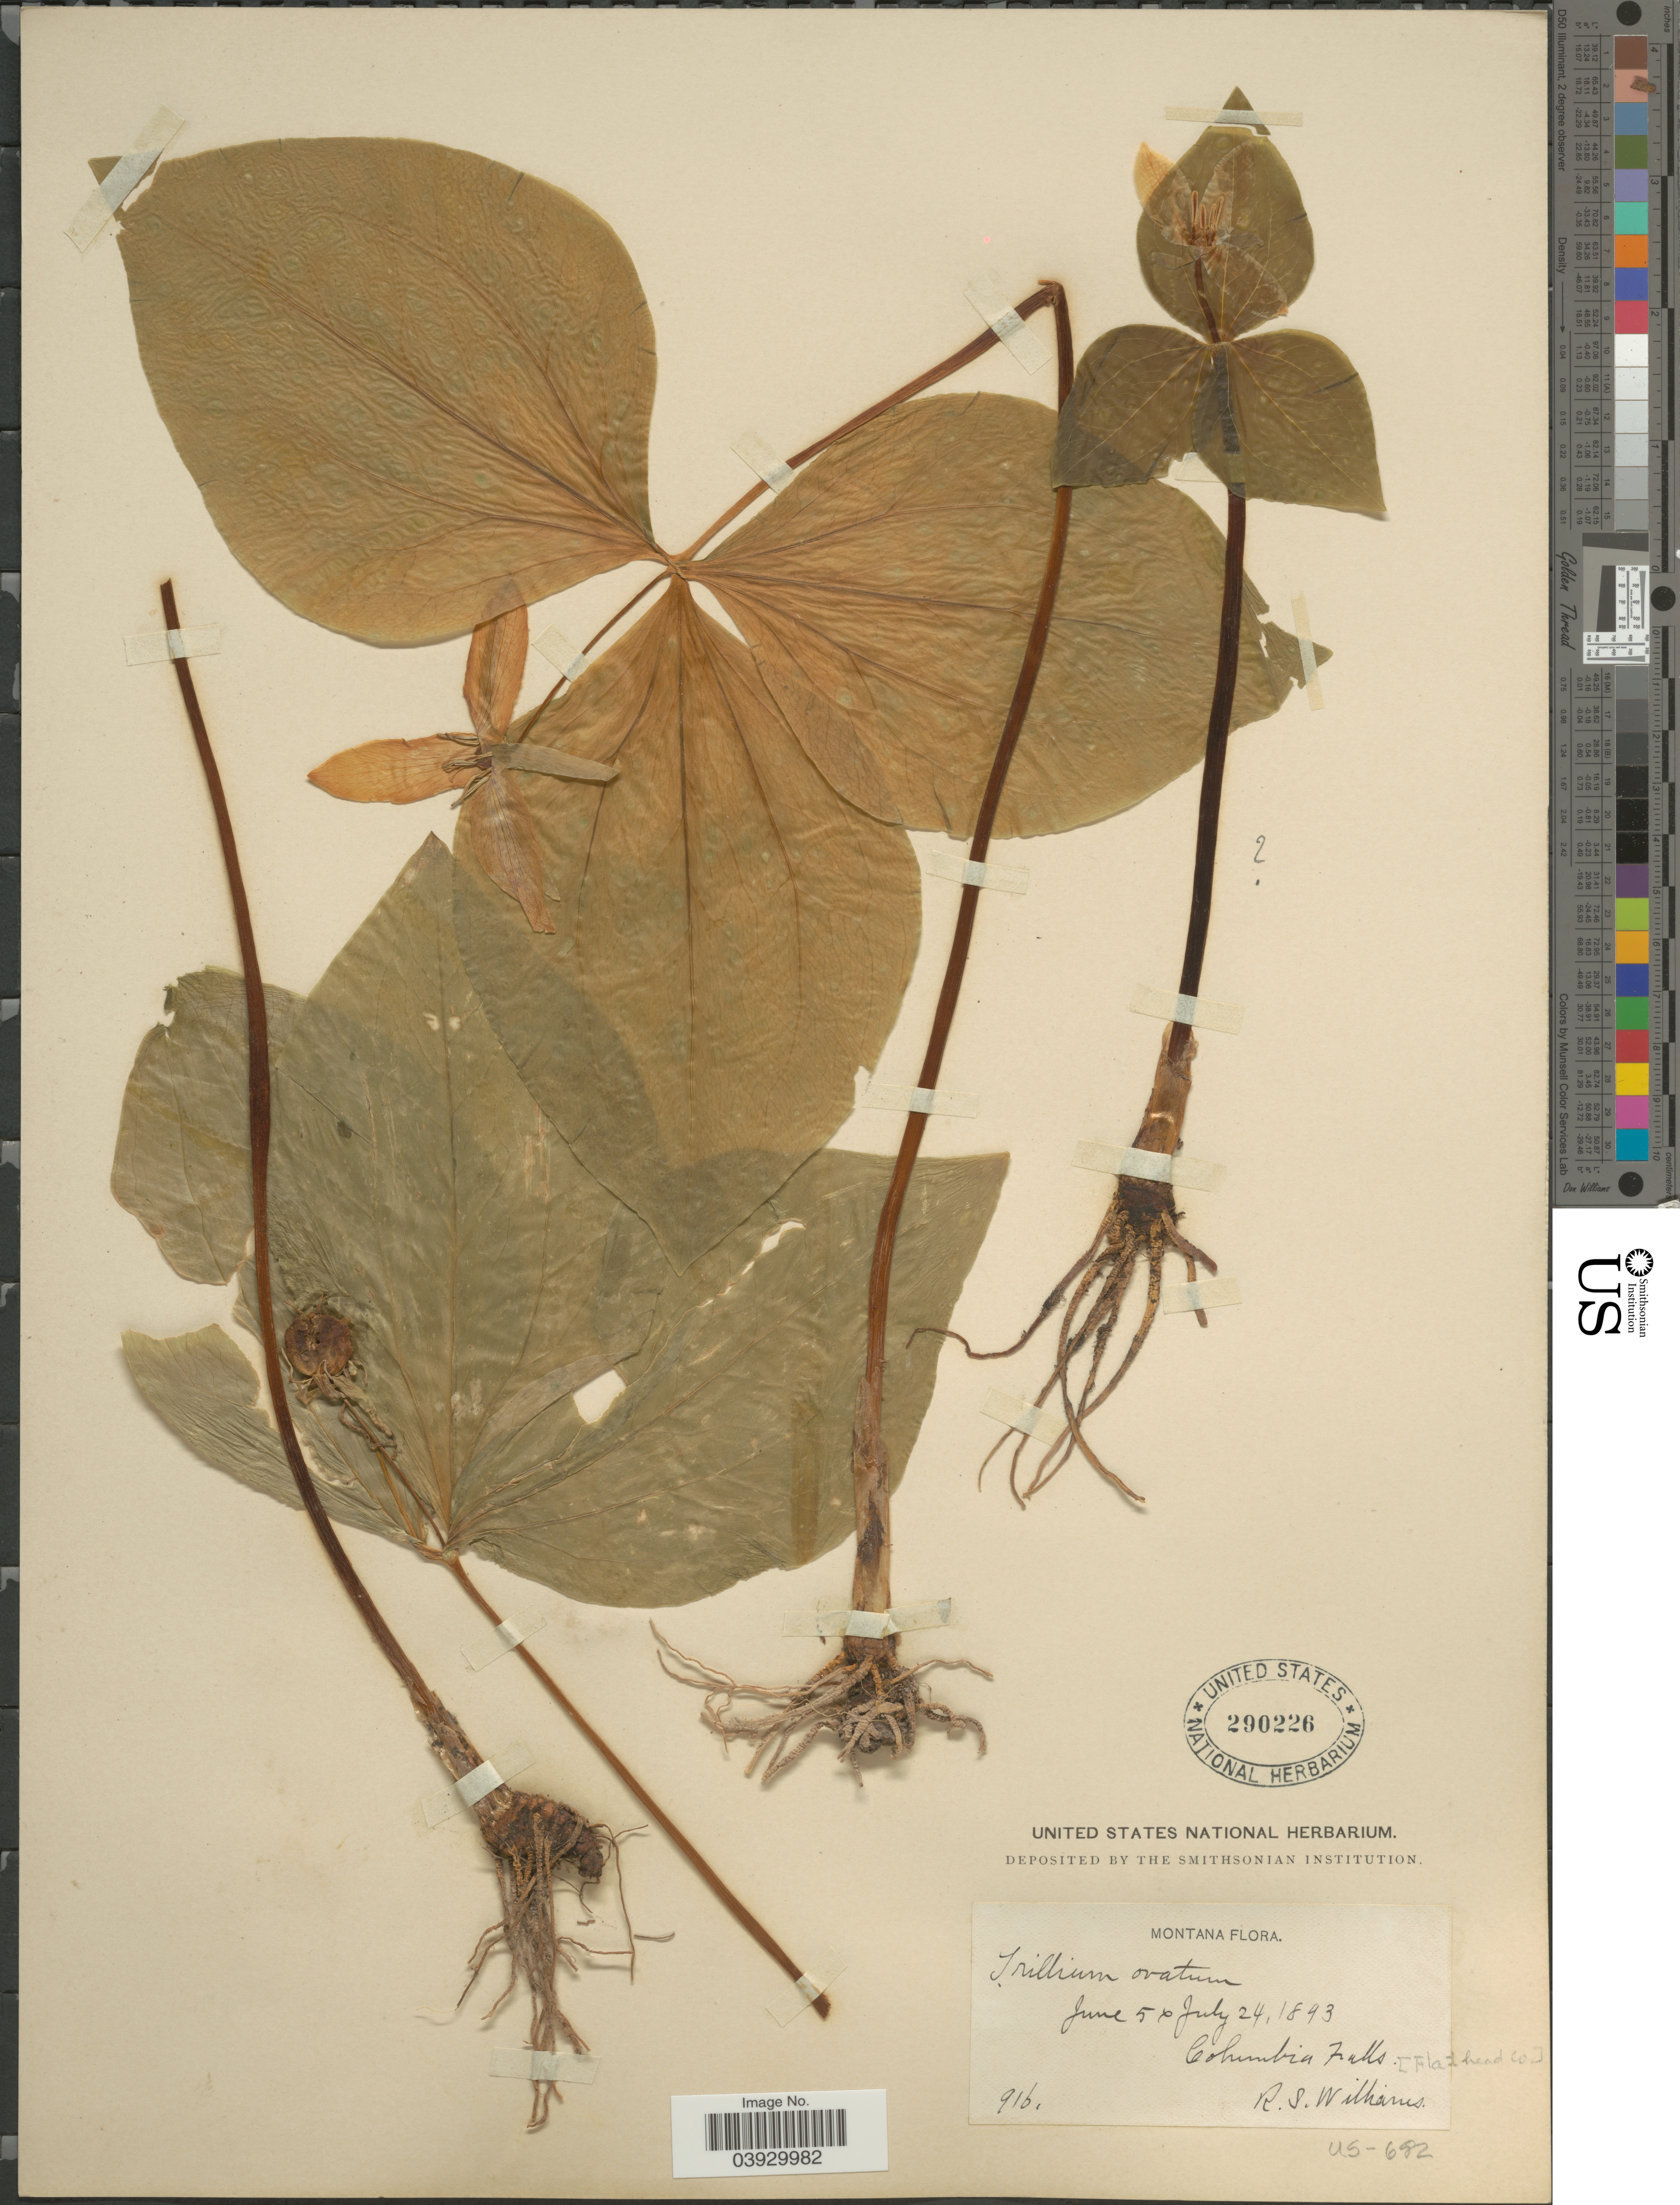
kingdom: Plantae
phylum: Tracheophyta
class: Liliopsida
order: Liliales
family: Melanthiaceae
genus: Trillium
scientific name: Trillium ovatum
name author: Pursh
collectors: R. S. Williams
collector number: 916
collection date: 1893-06-05/1893-07-24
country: United States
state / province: Montana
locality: Columbia Falls [Flathead Co.].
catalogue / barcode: US 290226